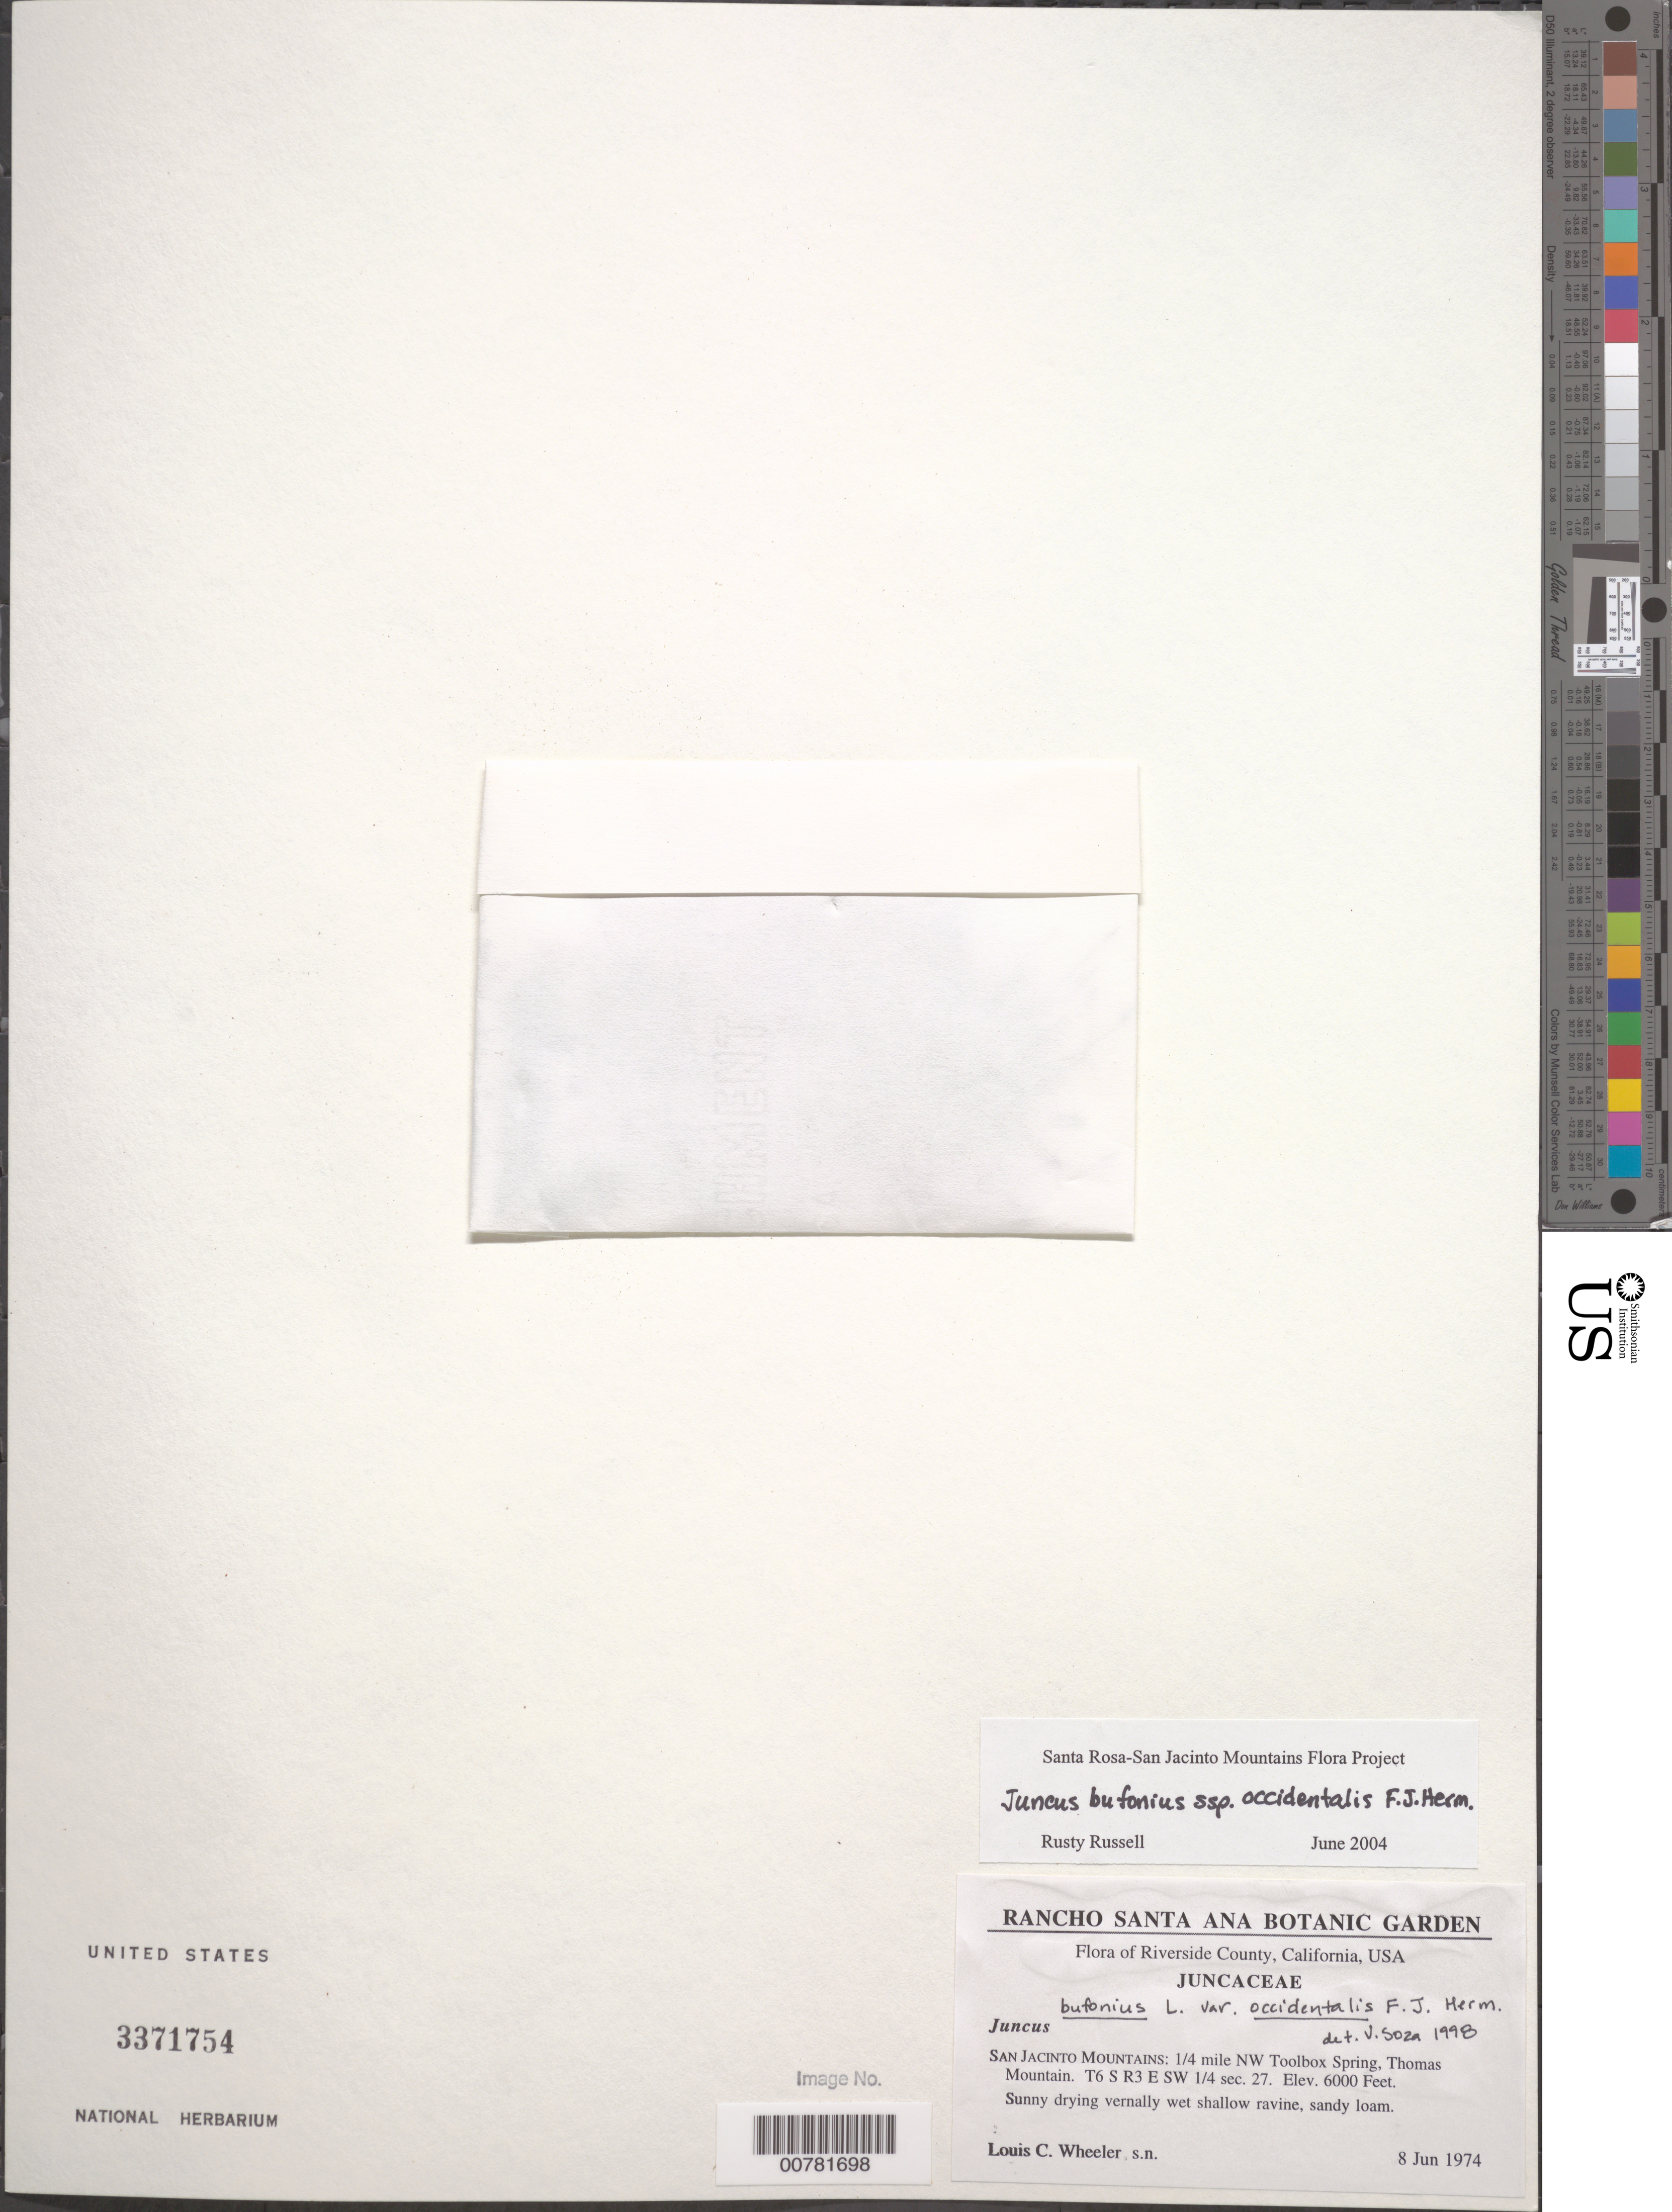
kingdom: Plantae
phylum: Tracheophyta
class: Liliopsida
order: Poales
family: Juncaceae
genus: Juncus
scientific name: Juncus bufonius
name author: L.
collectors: L. C. Wheeler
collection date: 1974-06-08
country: United States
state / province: California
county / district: Riverside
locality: Riverside County. San Jacinto Mountains: 1/4 mile NW Toolbox Spring, Thomas Mountain. T6 S R3 E SW 1/4 sec. 27.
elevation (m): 1829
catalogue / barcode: US 3371754